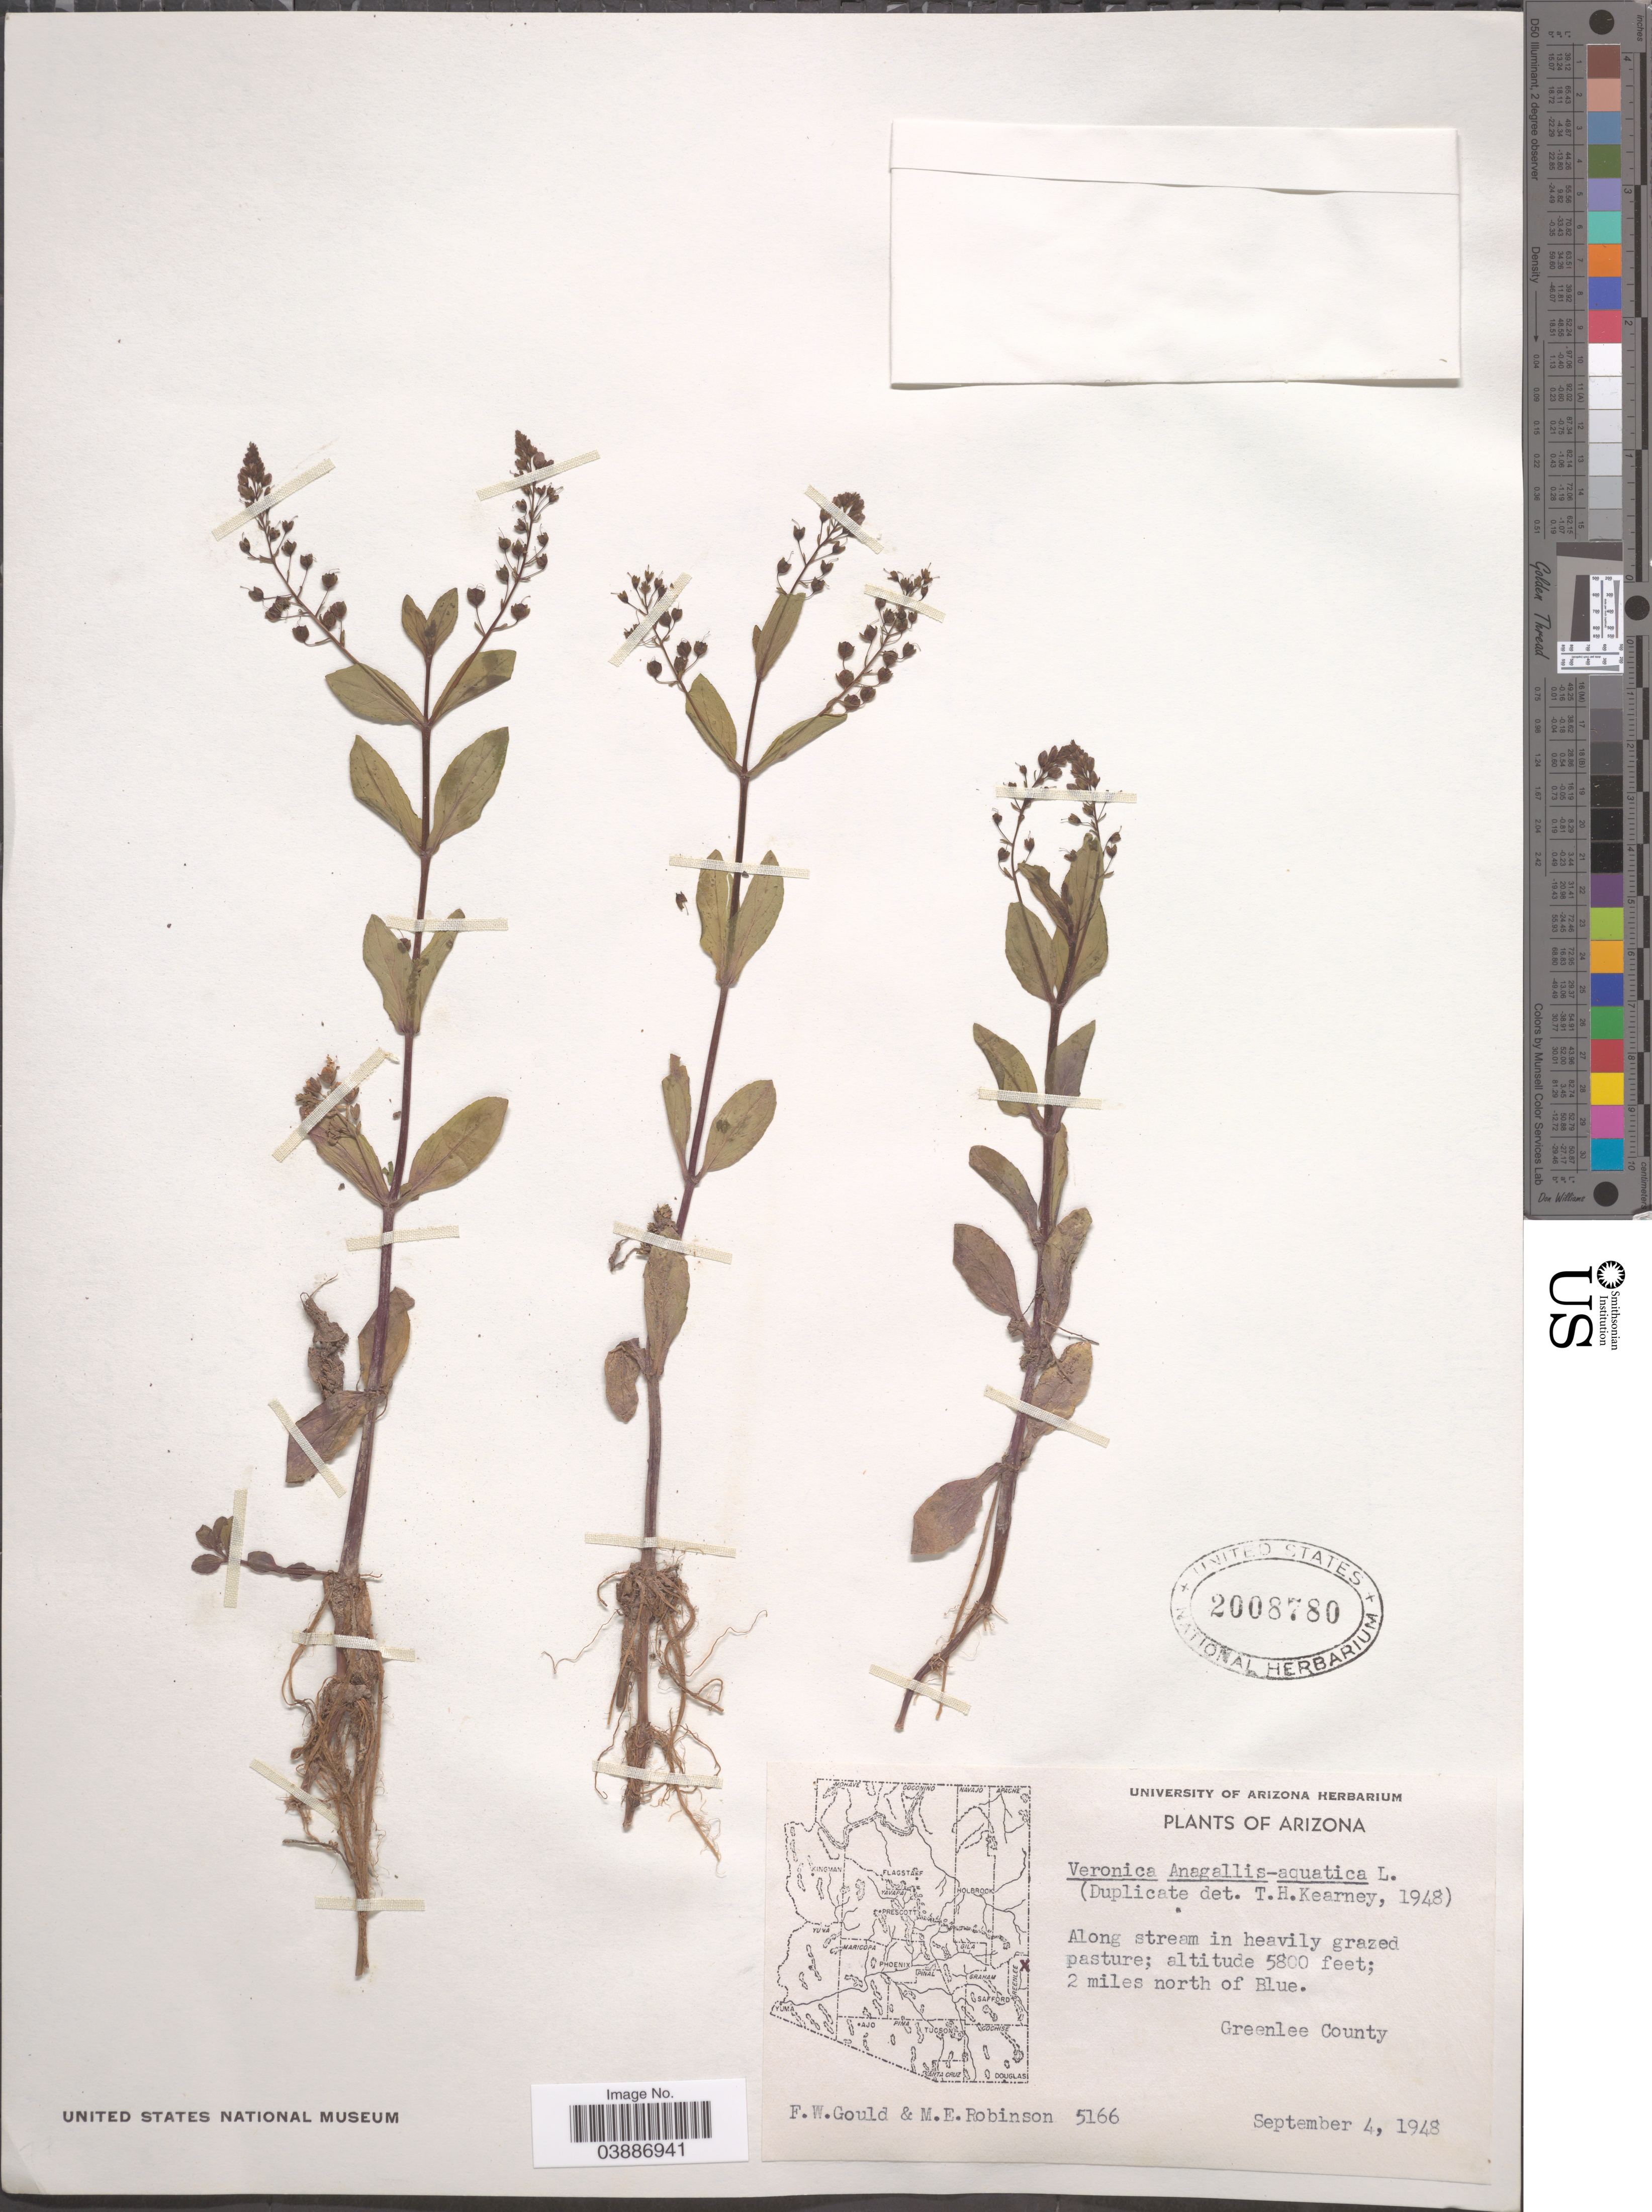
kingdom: Plantae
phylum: Tracheophyta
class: Magnoliopsida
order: Lamiales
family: Plantaginaceae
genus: Veronica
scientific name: Veronica anagallis-aquatica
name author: L.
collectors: F. W. Gould & M. E. Robinson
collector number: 5166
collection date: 1948-09-04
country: United States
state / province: Arizona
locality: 2 miles north of Blue. Greenlee County.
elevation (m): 1768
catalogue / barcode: US 2008780